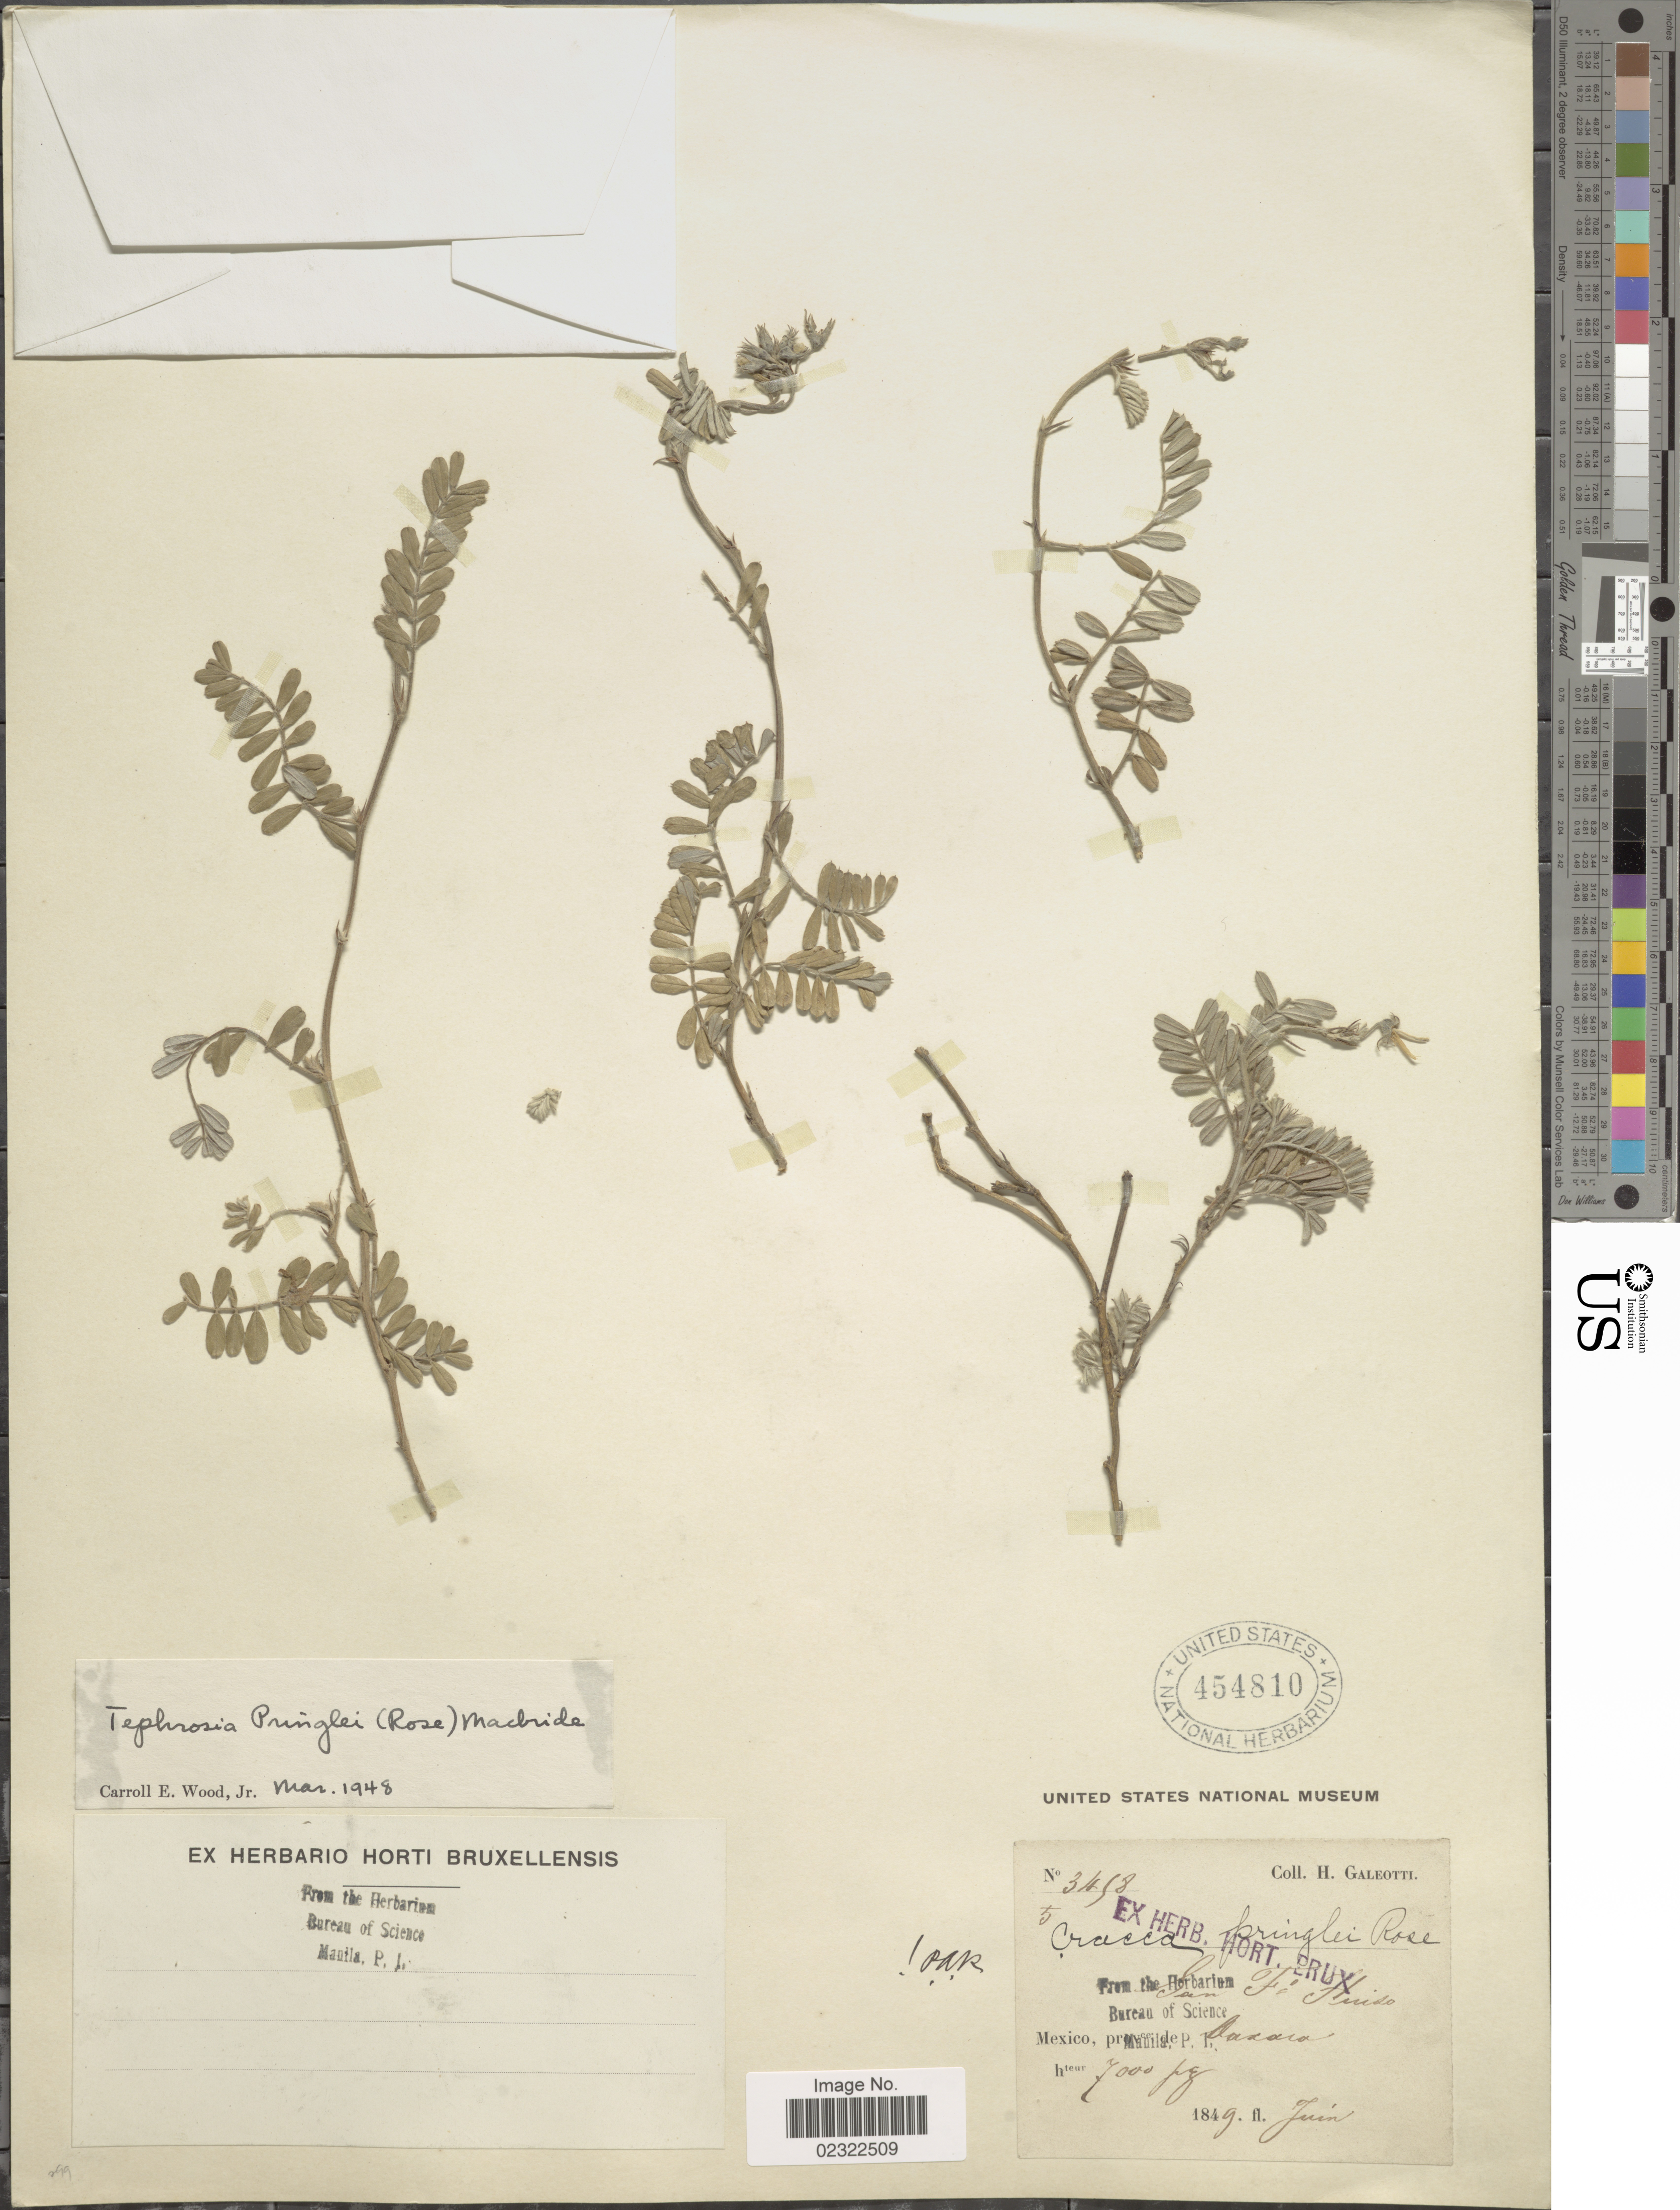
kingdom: Plantae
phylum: Tracheophyta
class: Magnoliopsida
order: Fabales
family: Fabaceae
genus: Tephrosia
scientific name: Tephrosia pringlei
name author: (Rose) J.F. Macbr.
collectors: H. G. Galeotti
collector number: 3458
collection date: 1849-06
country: Mexico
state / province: Oaxaca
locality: Mexico, Fo Huiso.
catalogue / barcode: US 454810